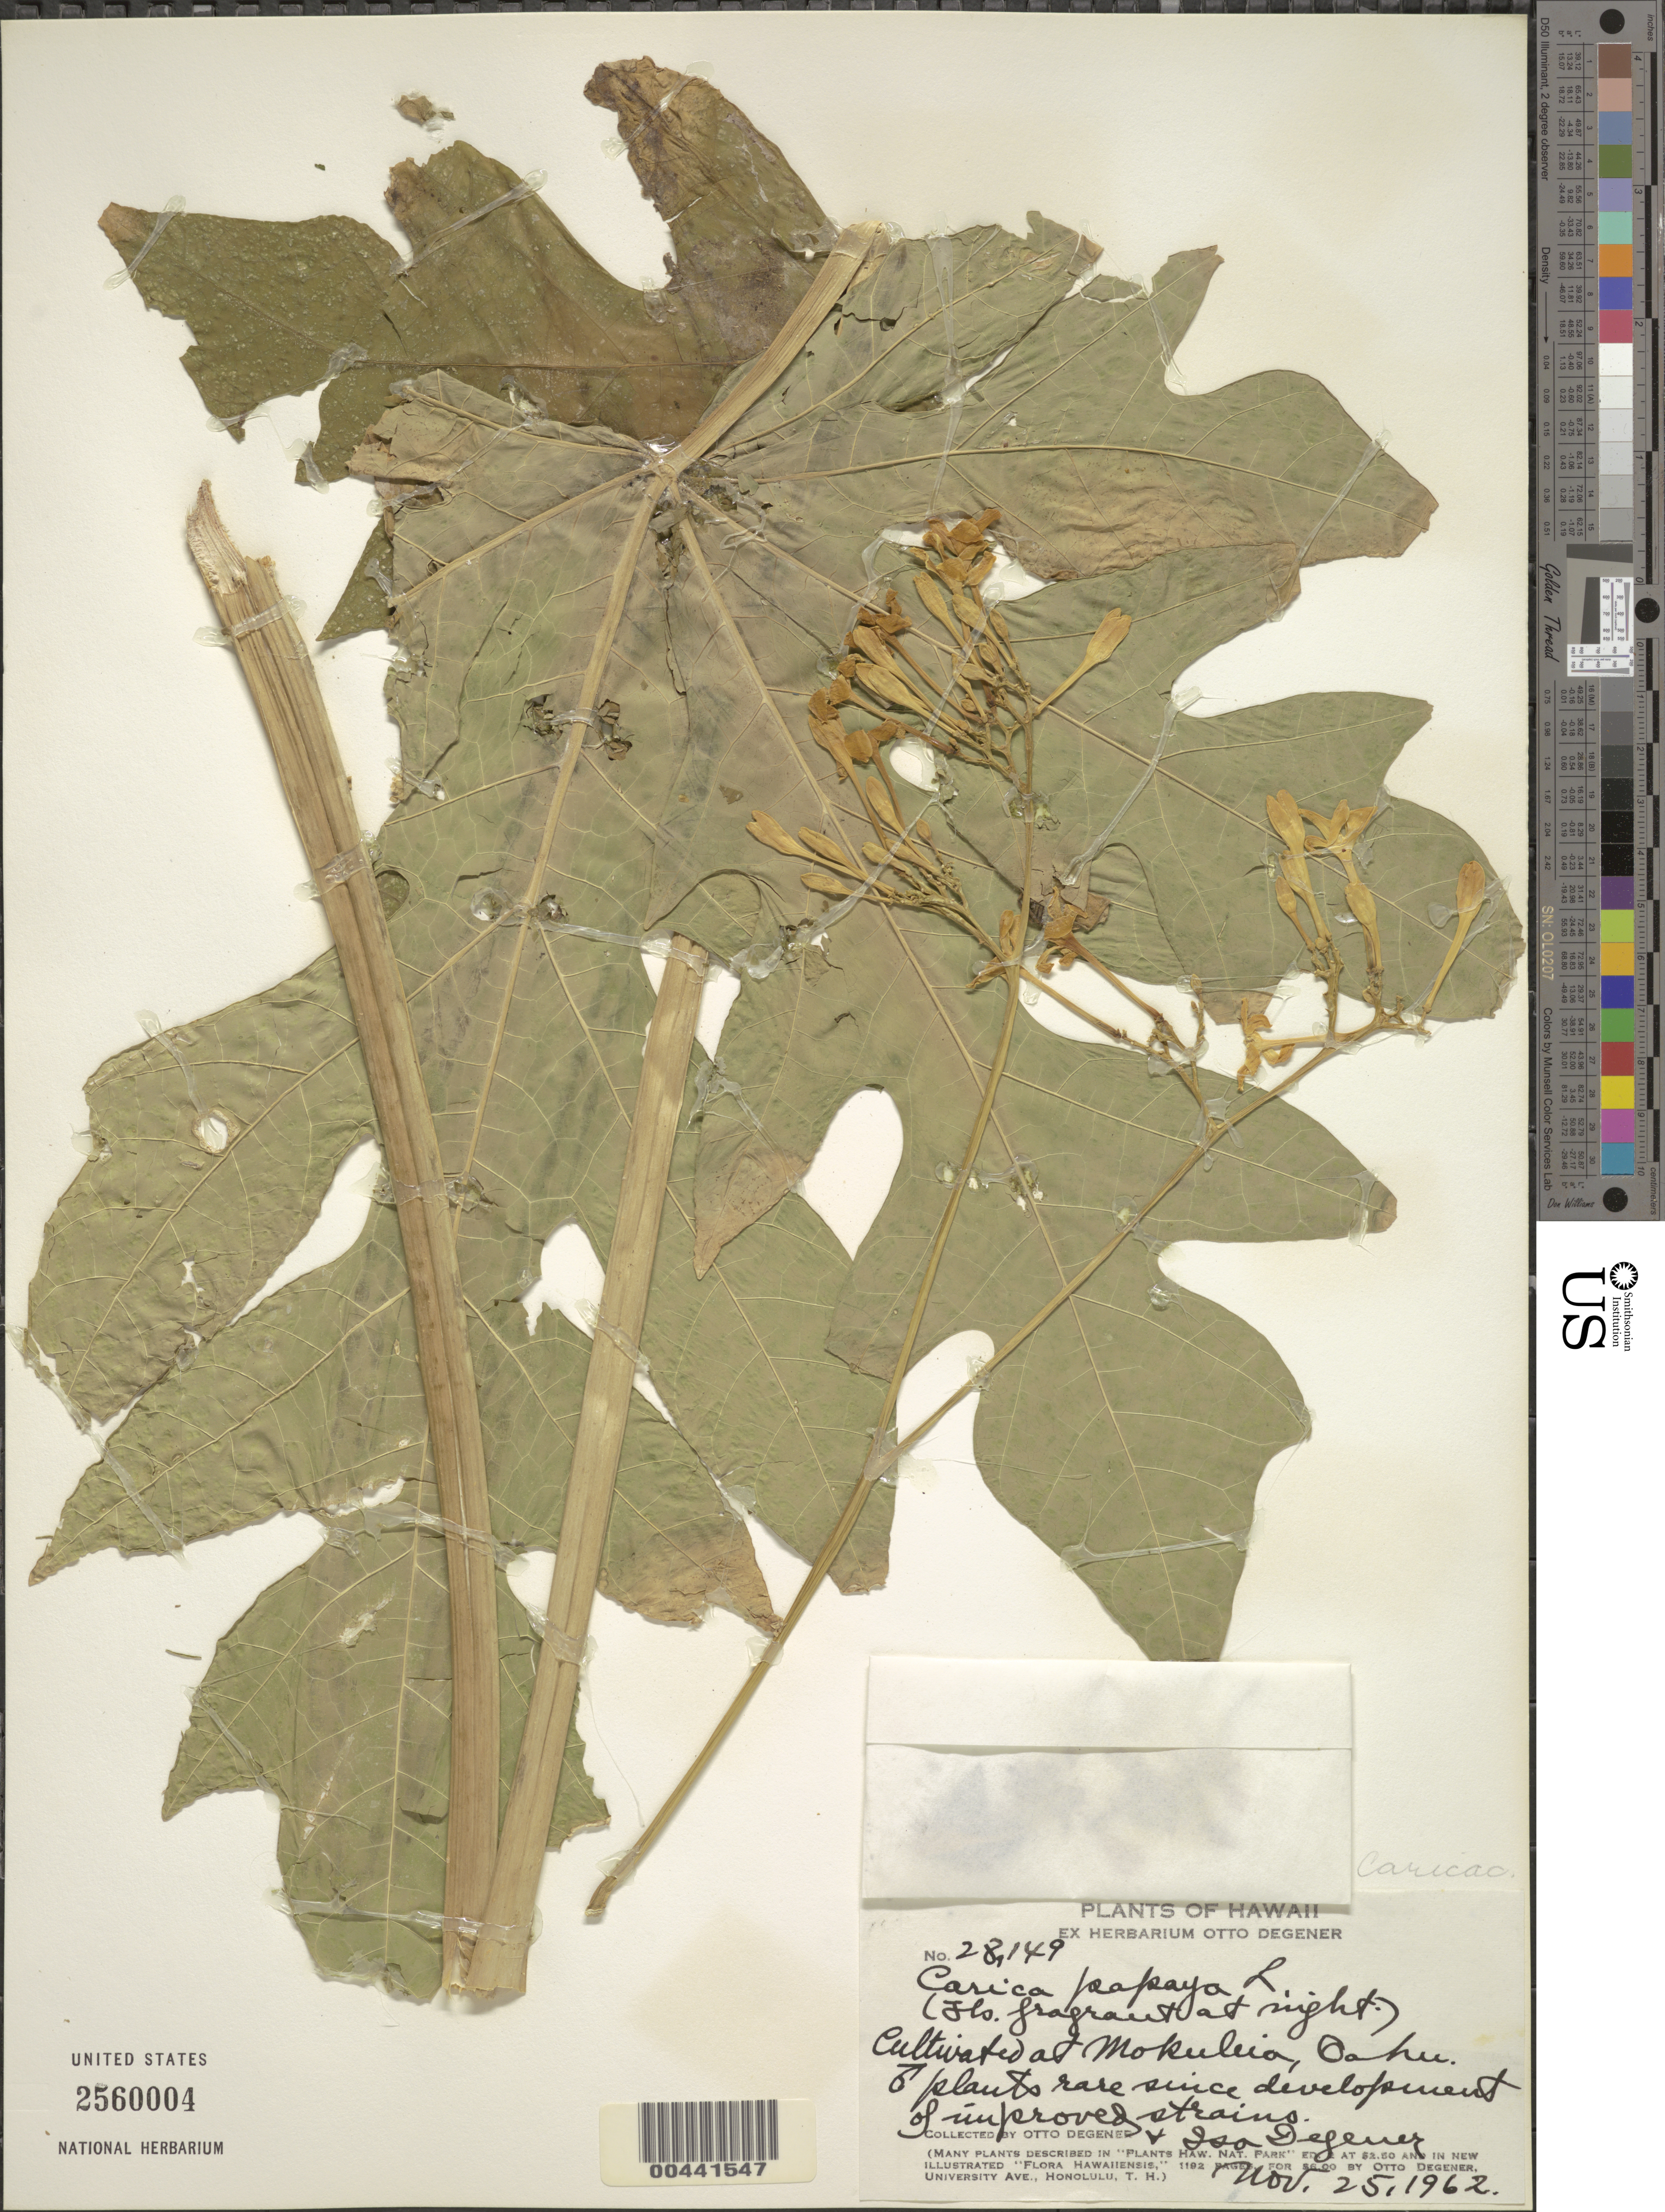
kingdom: Plantae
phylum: Tracheophyta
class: Magnoliopsida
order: Brassicales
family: Caricaceae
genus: Carica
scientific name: Carica papaya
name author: L.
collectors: O. Degener & I. Degener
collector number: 28149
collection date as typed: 25 Nov 1962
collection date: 1962-11-25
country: United States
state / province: Hawaii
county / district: Honolulu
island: Oahu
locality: at Mokuleia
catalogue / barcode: US 2560004